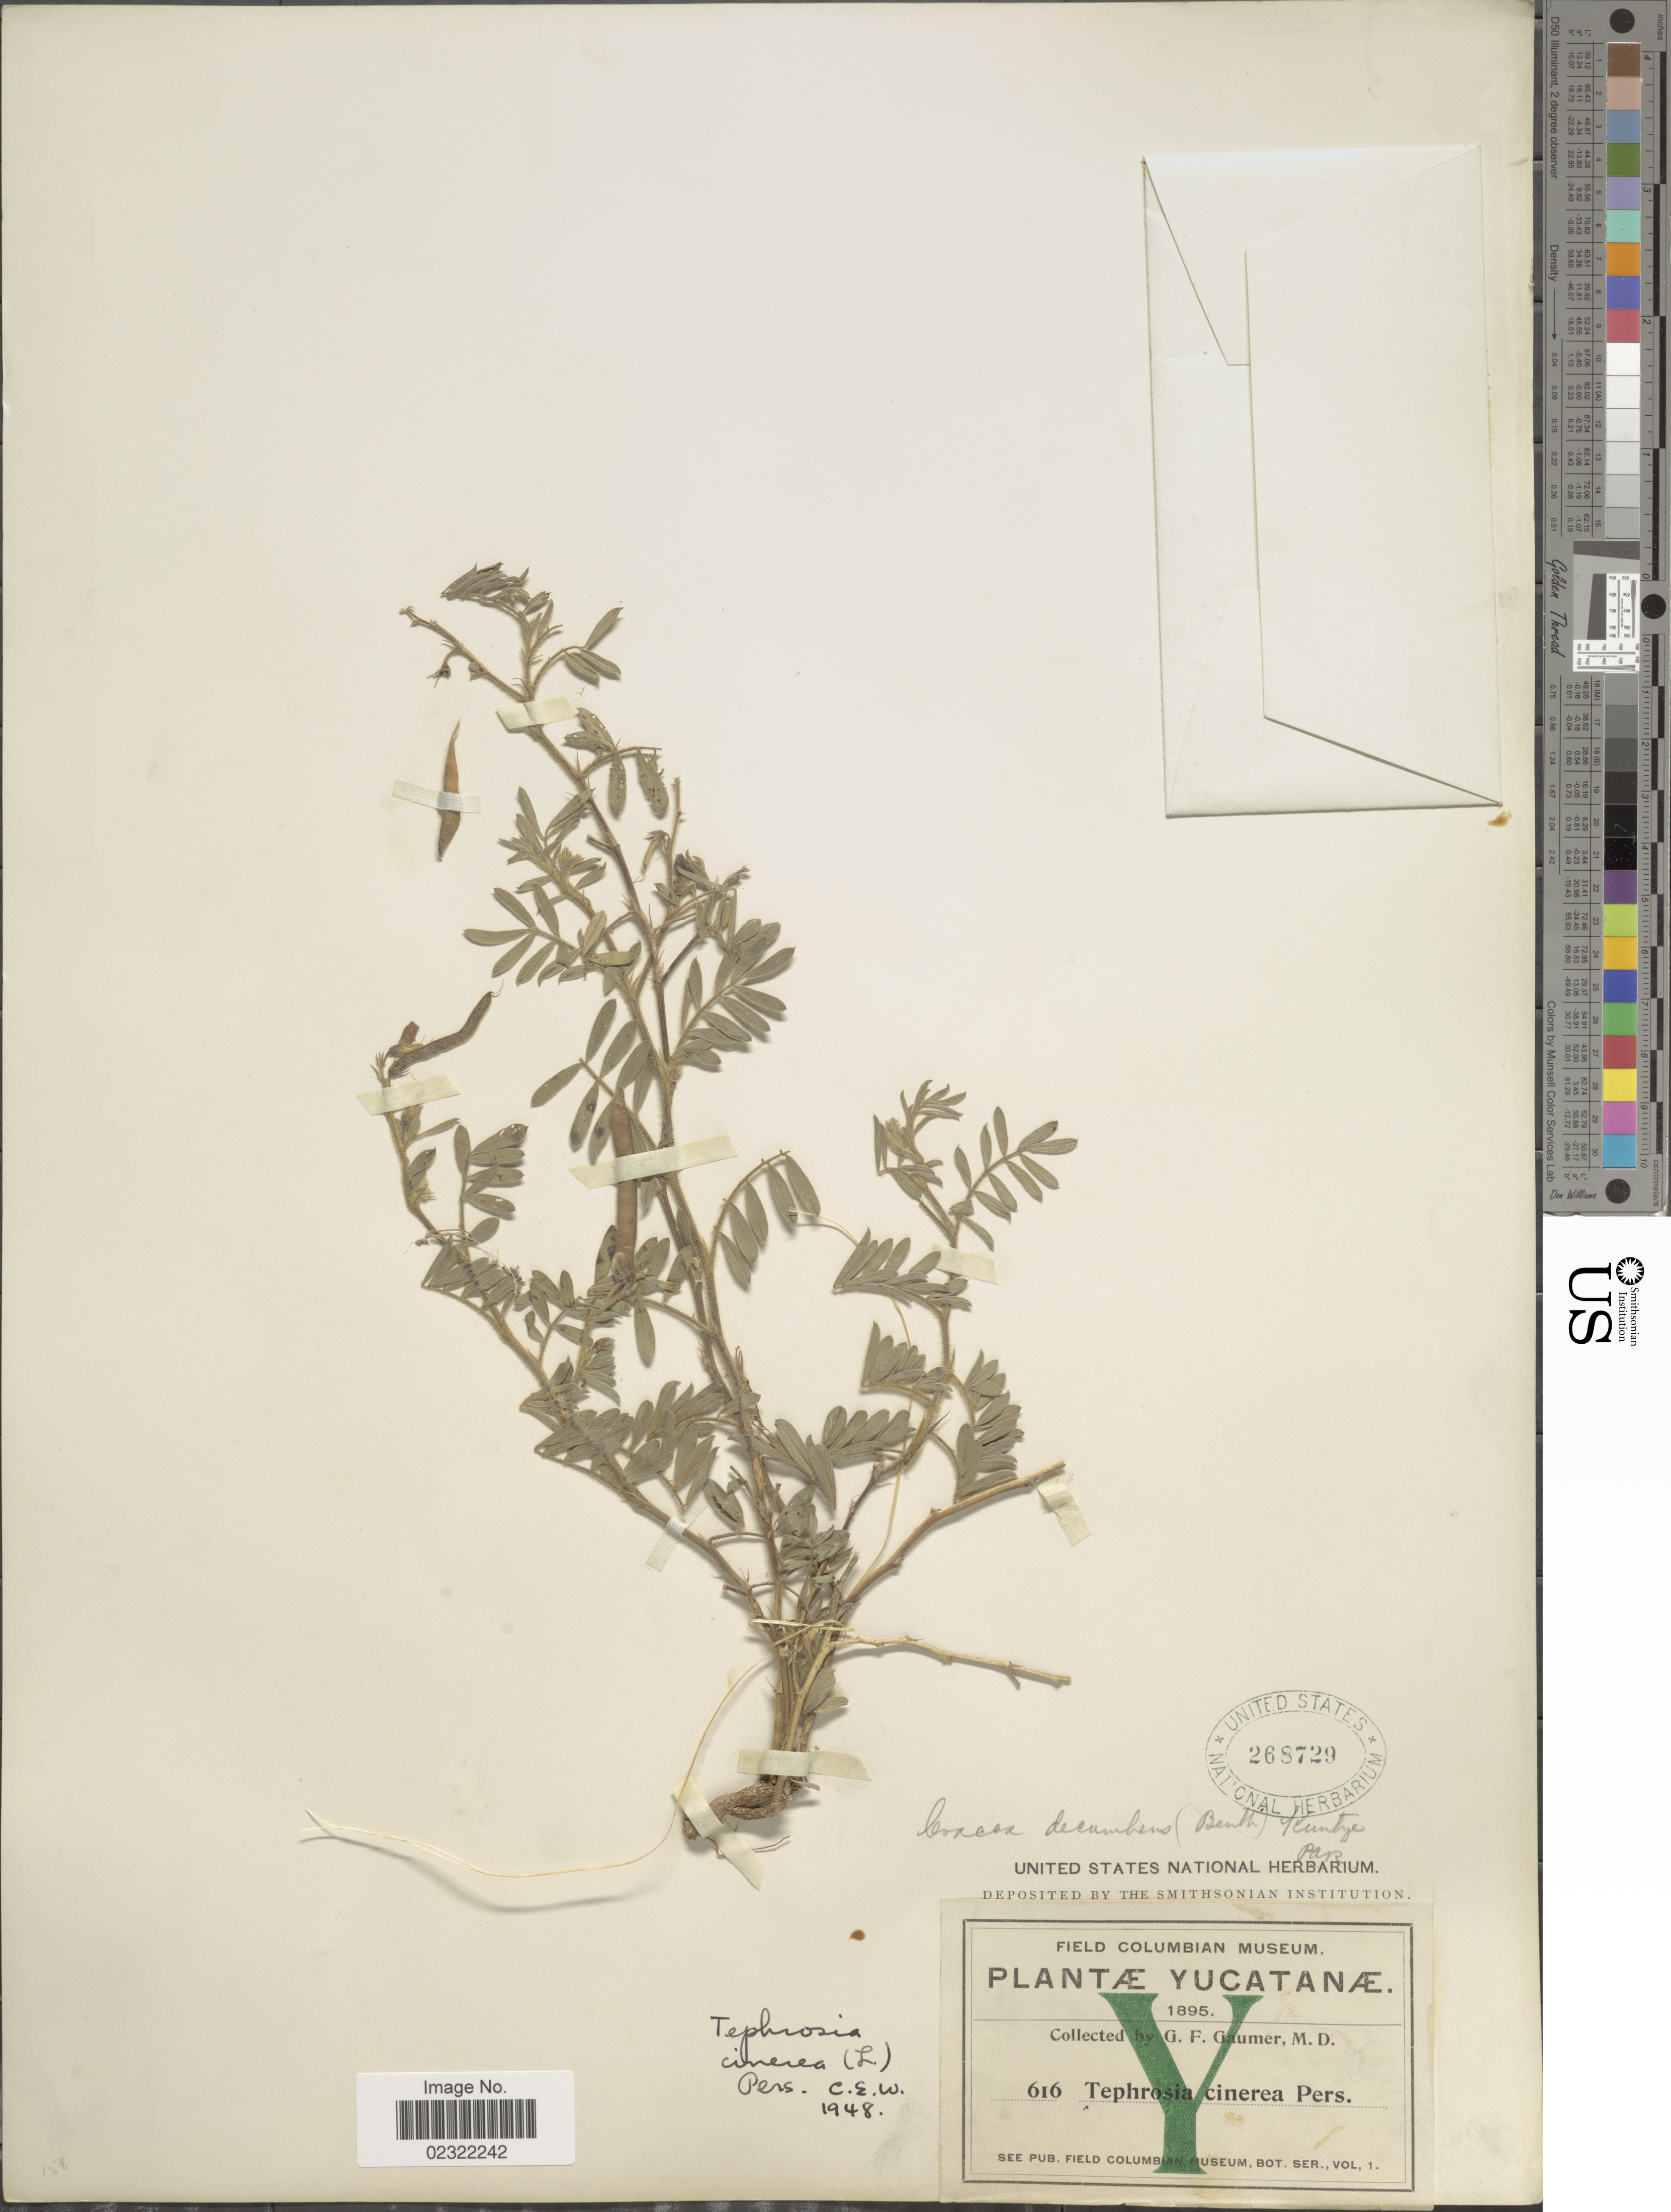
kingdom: Plantae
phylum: Tracheophyta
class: Magnoliopsida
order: Fabales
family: Fabaceae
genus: Tephrosia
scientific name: Tephrosia cinerea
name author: (L.) Pers.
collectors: G. F. Gaumer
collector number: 616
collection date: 1895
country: Mexico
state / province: Yucatán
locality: Yucatanae.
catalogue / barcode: US 268729